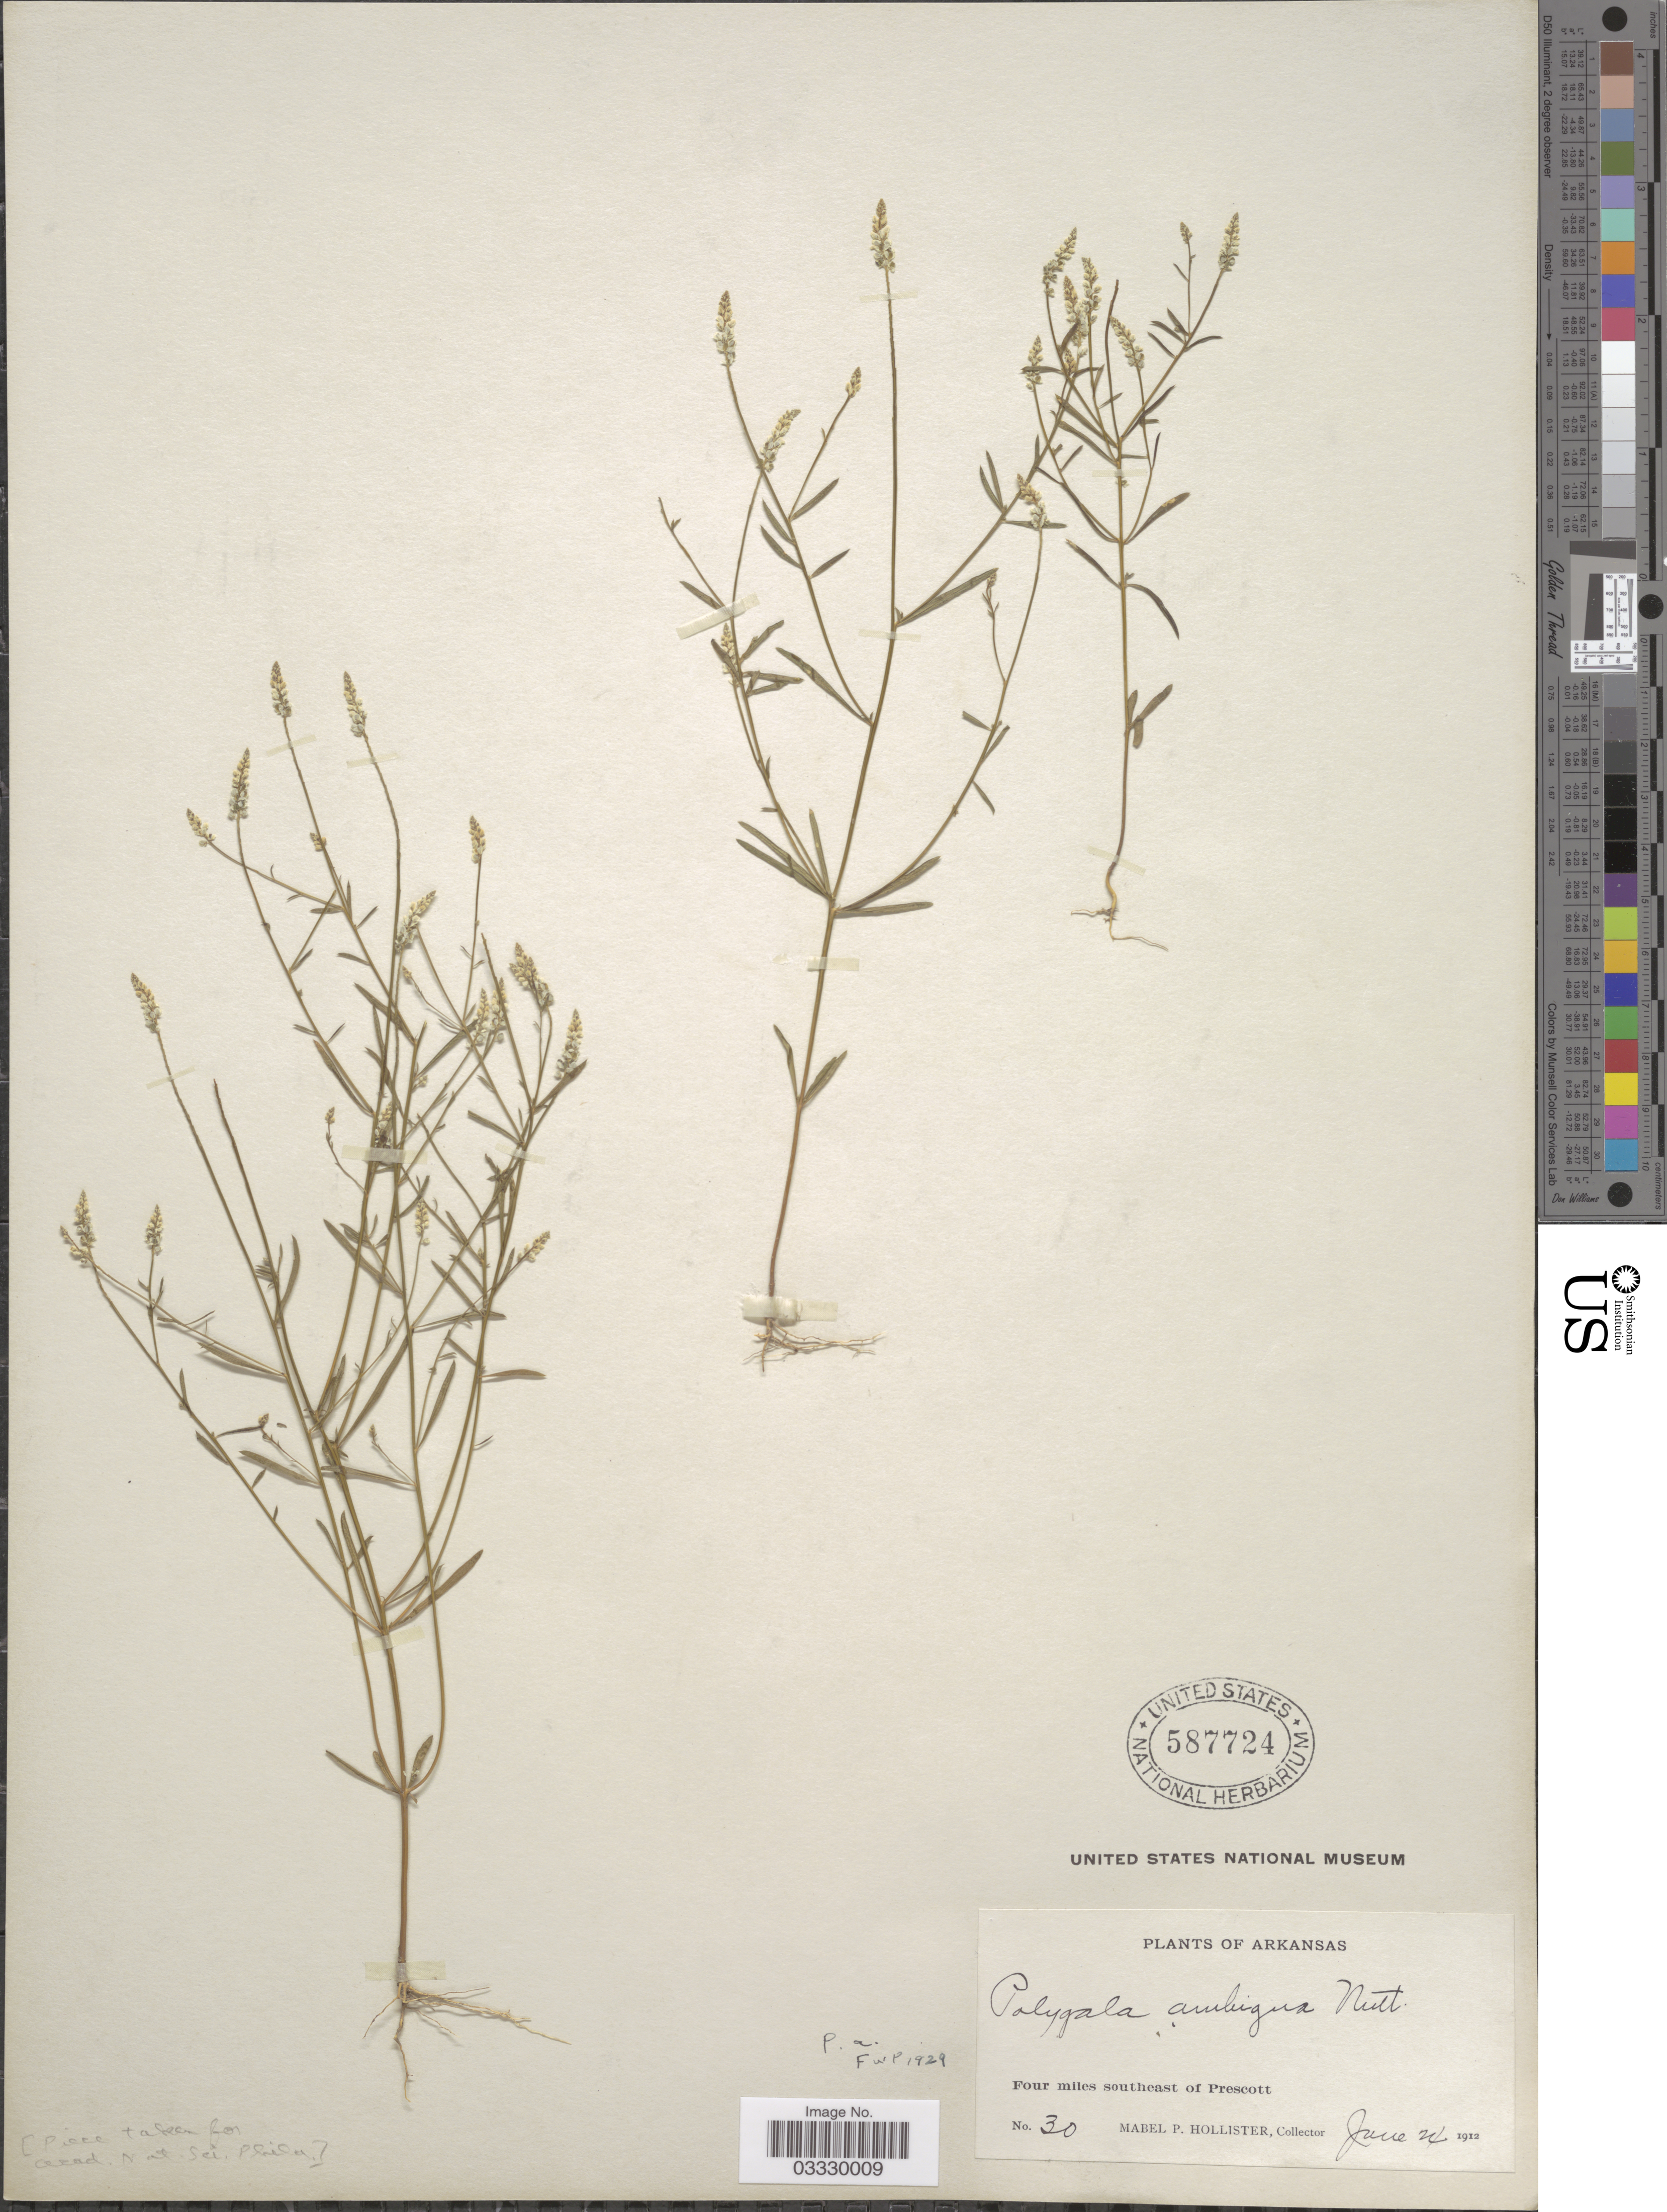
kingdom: Plantae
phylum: Tracheophyta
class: Magnoliopsida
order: Fabales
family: Polygalaceae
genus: Polygala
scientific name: Polygala ambigua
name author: Nutt.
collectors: M. Hollister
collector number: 30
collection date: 1912-06-24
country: United States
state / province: Arkansas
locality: Four miles southeast of Prescott.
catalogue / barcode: US 587724